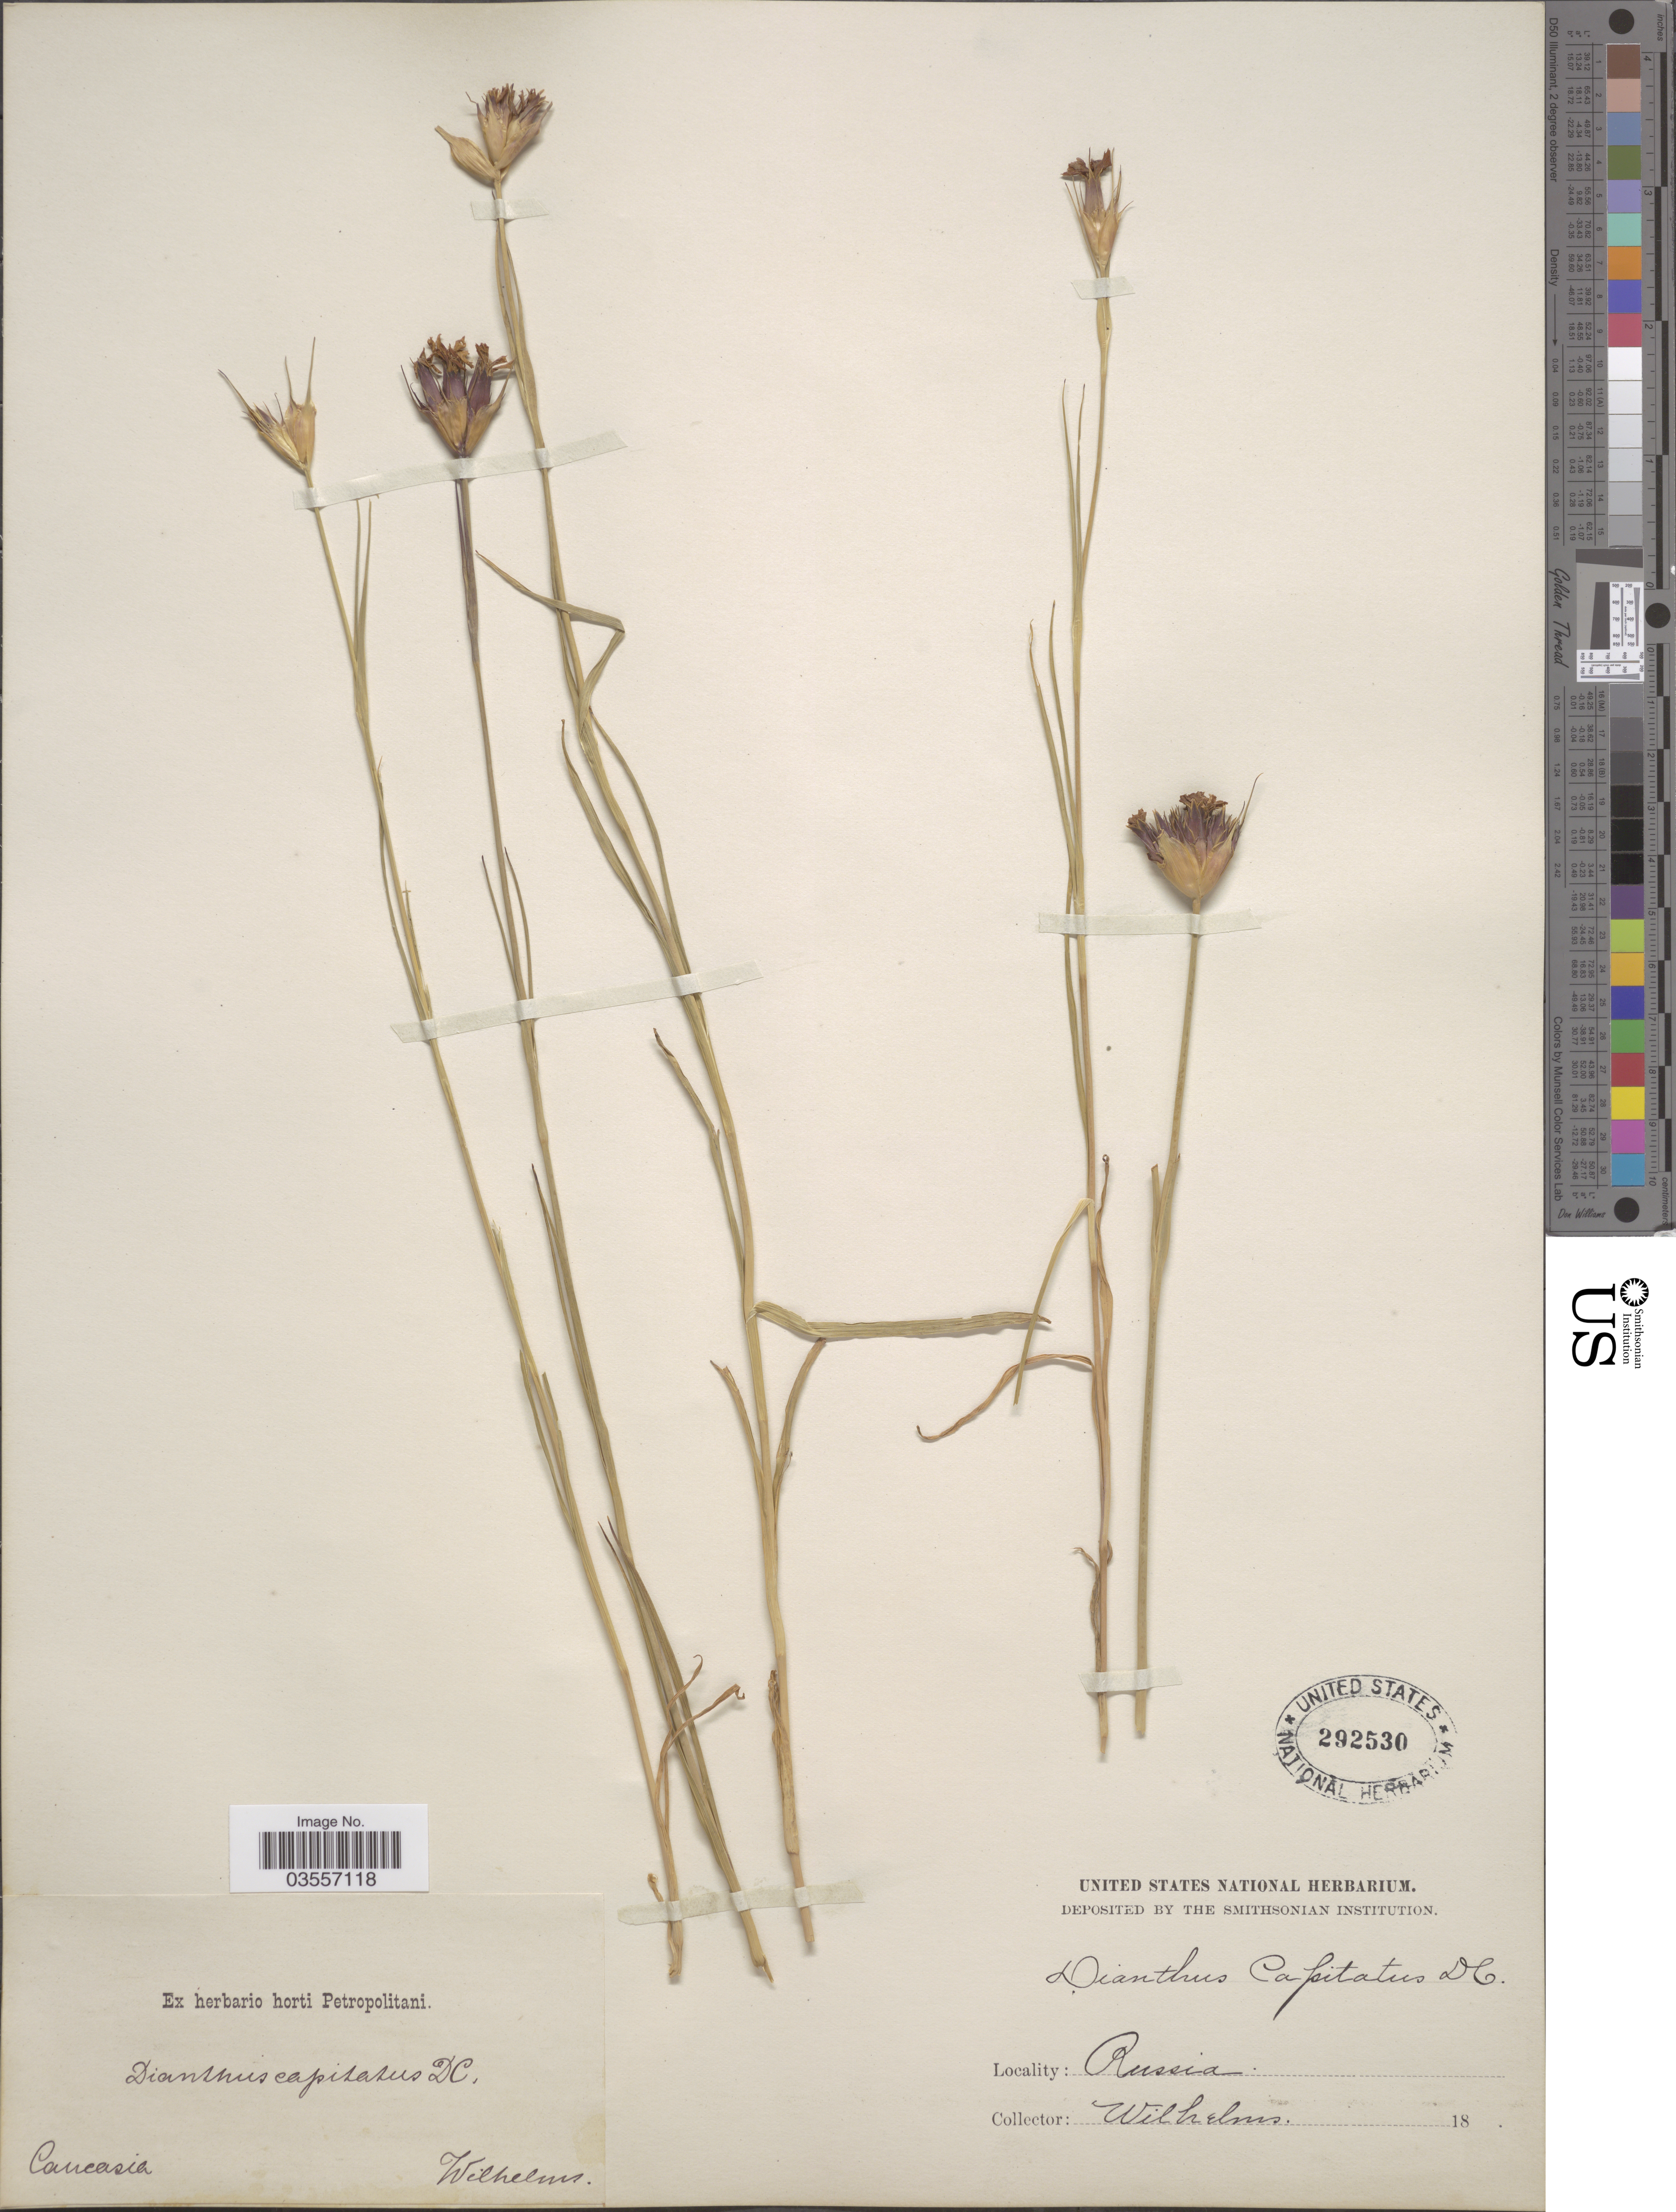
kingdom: Plantae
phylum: Tracheophyta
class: Magnoliopsida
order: Caryophyllales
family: Caryophyllaceae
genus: Dianthus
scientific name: Dianthus capitatus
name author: J. St.-Hil.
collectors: C. Wilhelms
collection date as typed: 18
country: Russian Federation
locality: Caucasia.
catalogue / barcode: US 292530